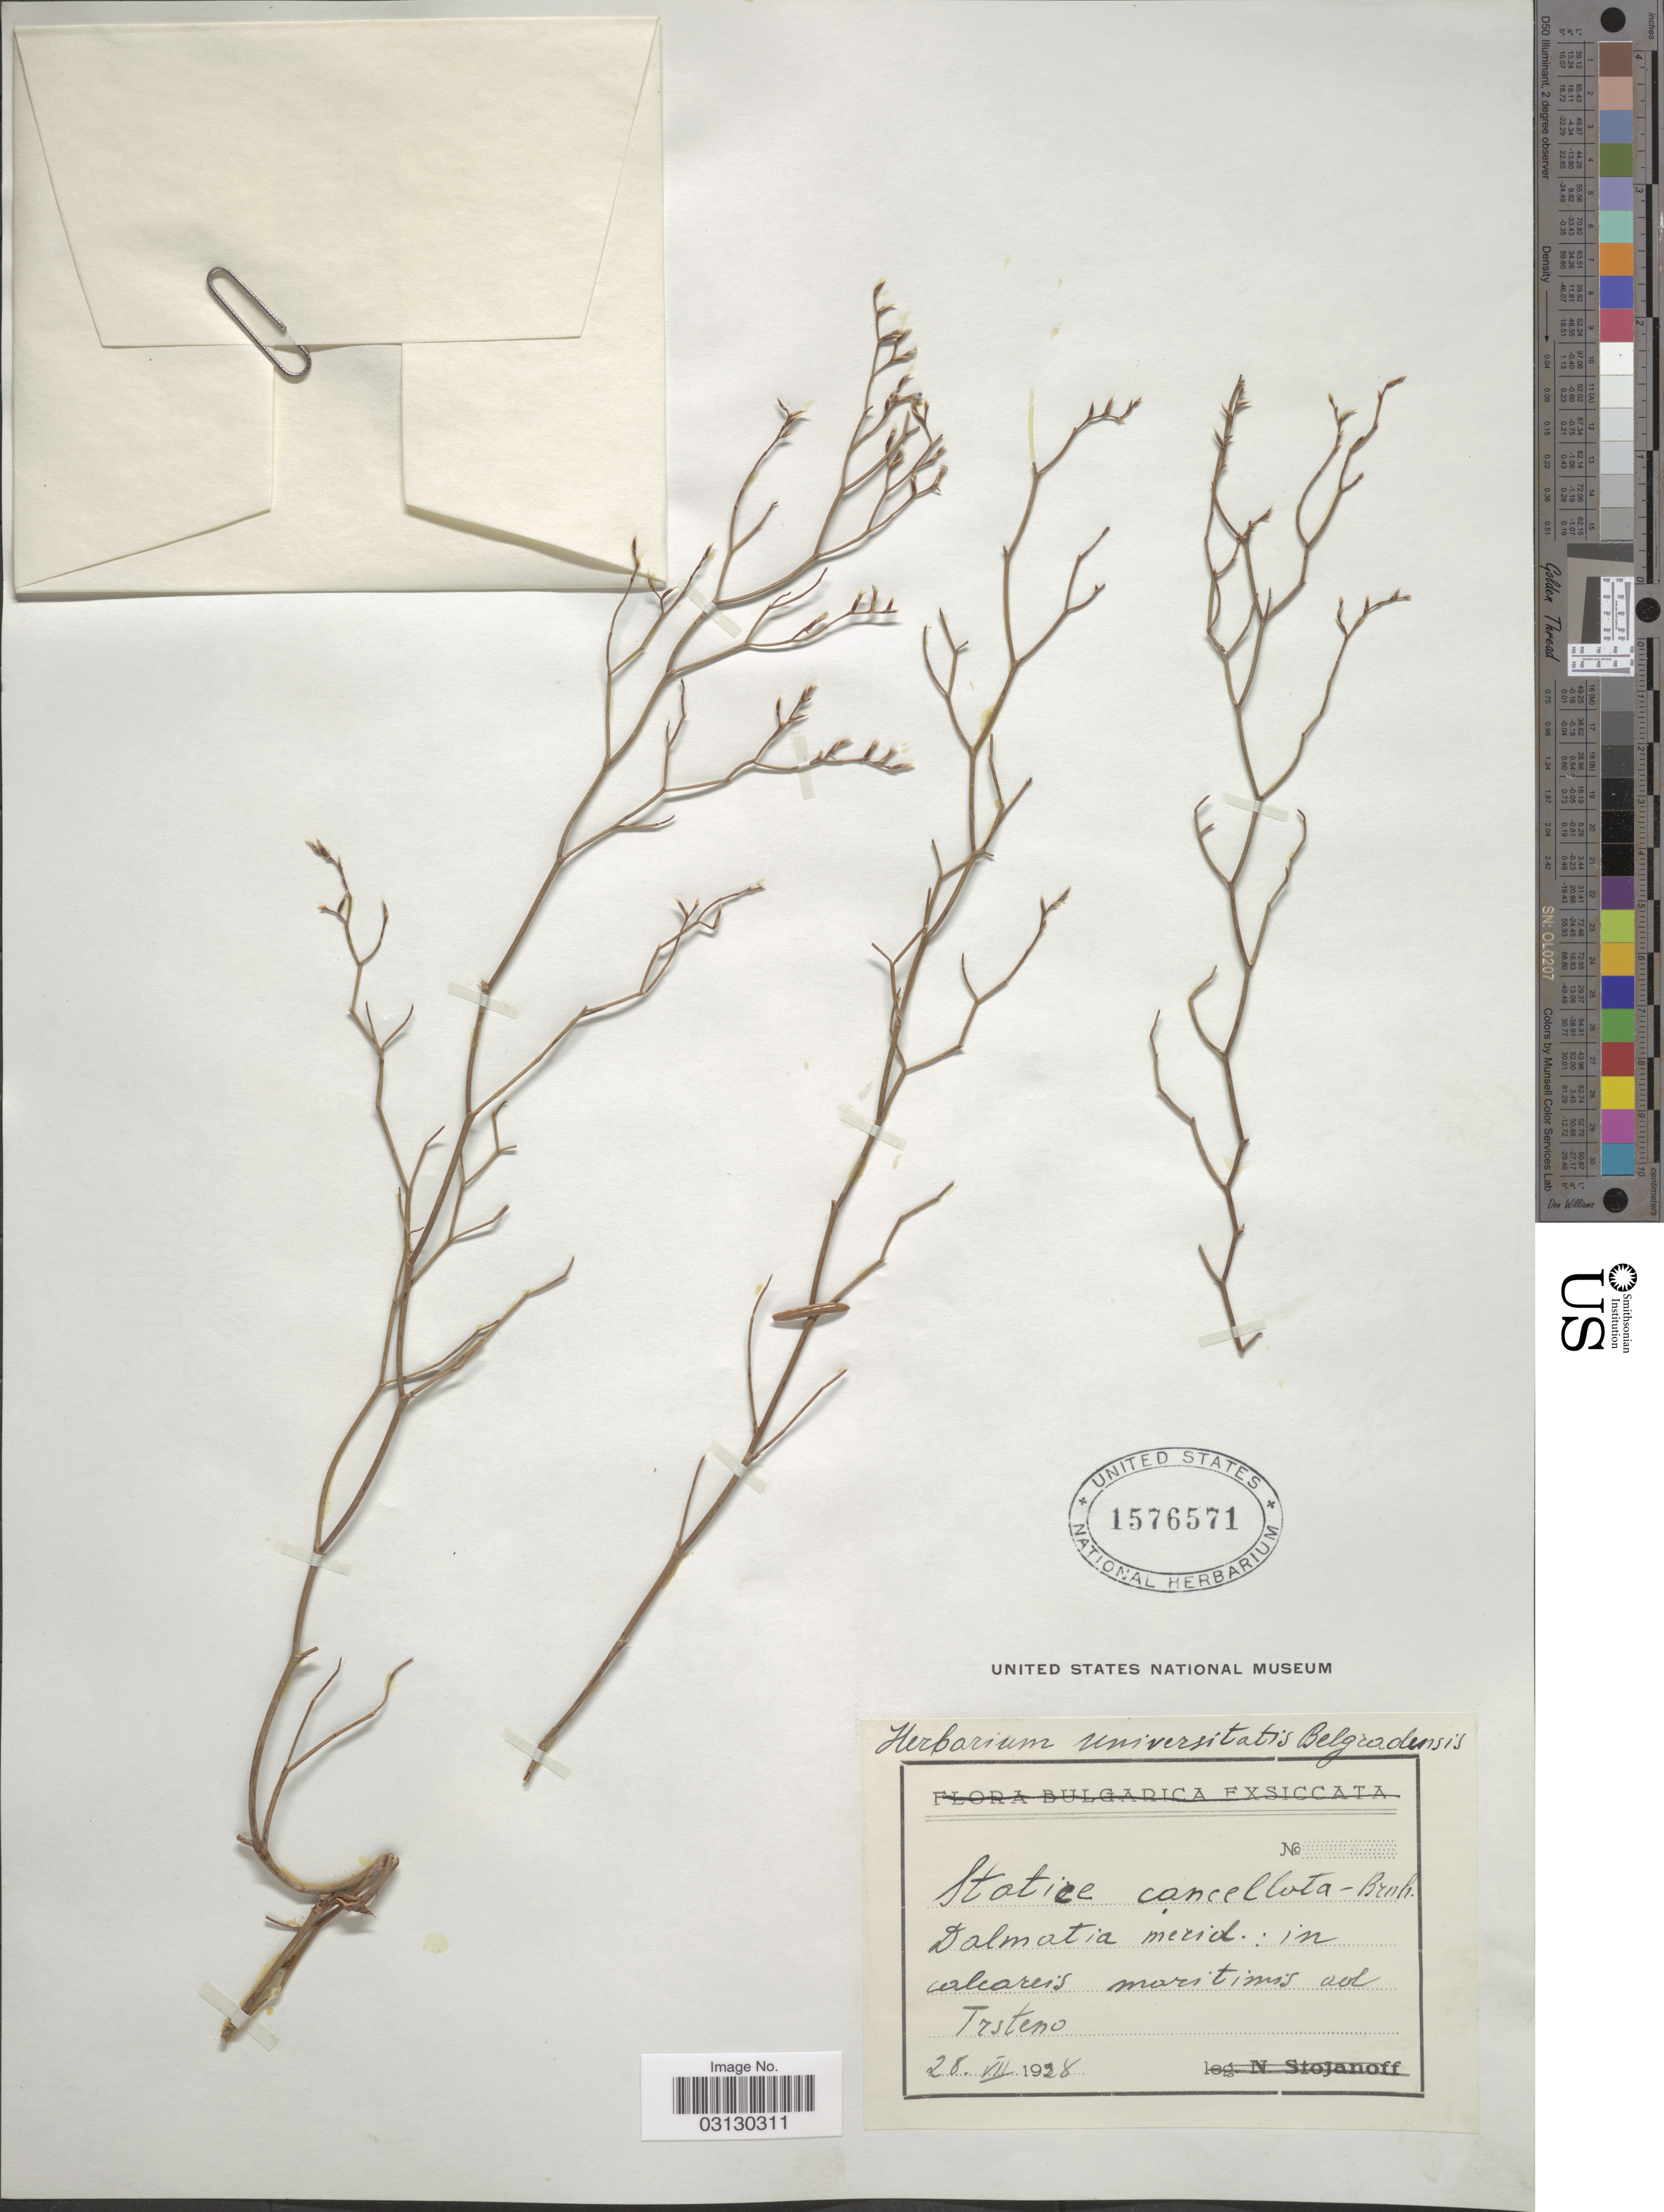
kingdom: Plantae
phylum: Tracheophyta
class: Magnoliopsida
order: Caryophyllales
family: Plumbaginaceae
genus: Limonium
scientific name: Limonium cancellatum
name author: (Bernh. ex Bertol.) Kuntze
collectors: ex herb. Universitatis Belgradensis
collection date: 1928-07-28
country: Croatia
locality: Dalmatia merid.: in calcareis maritimis ad Trsteno.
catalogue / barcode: US 1576571